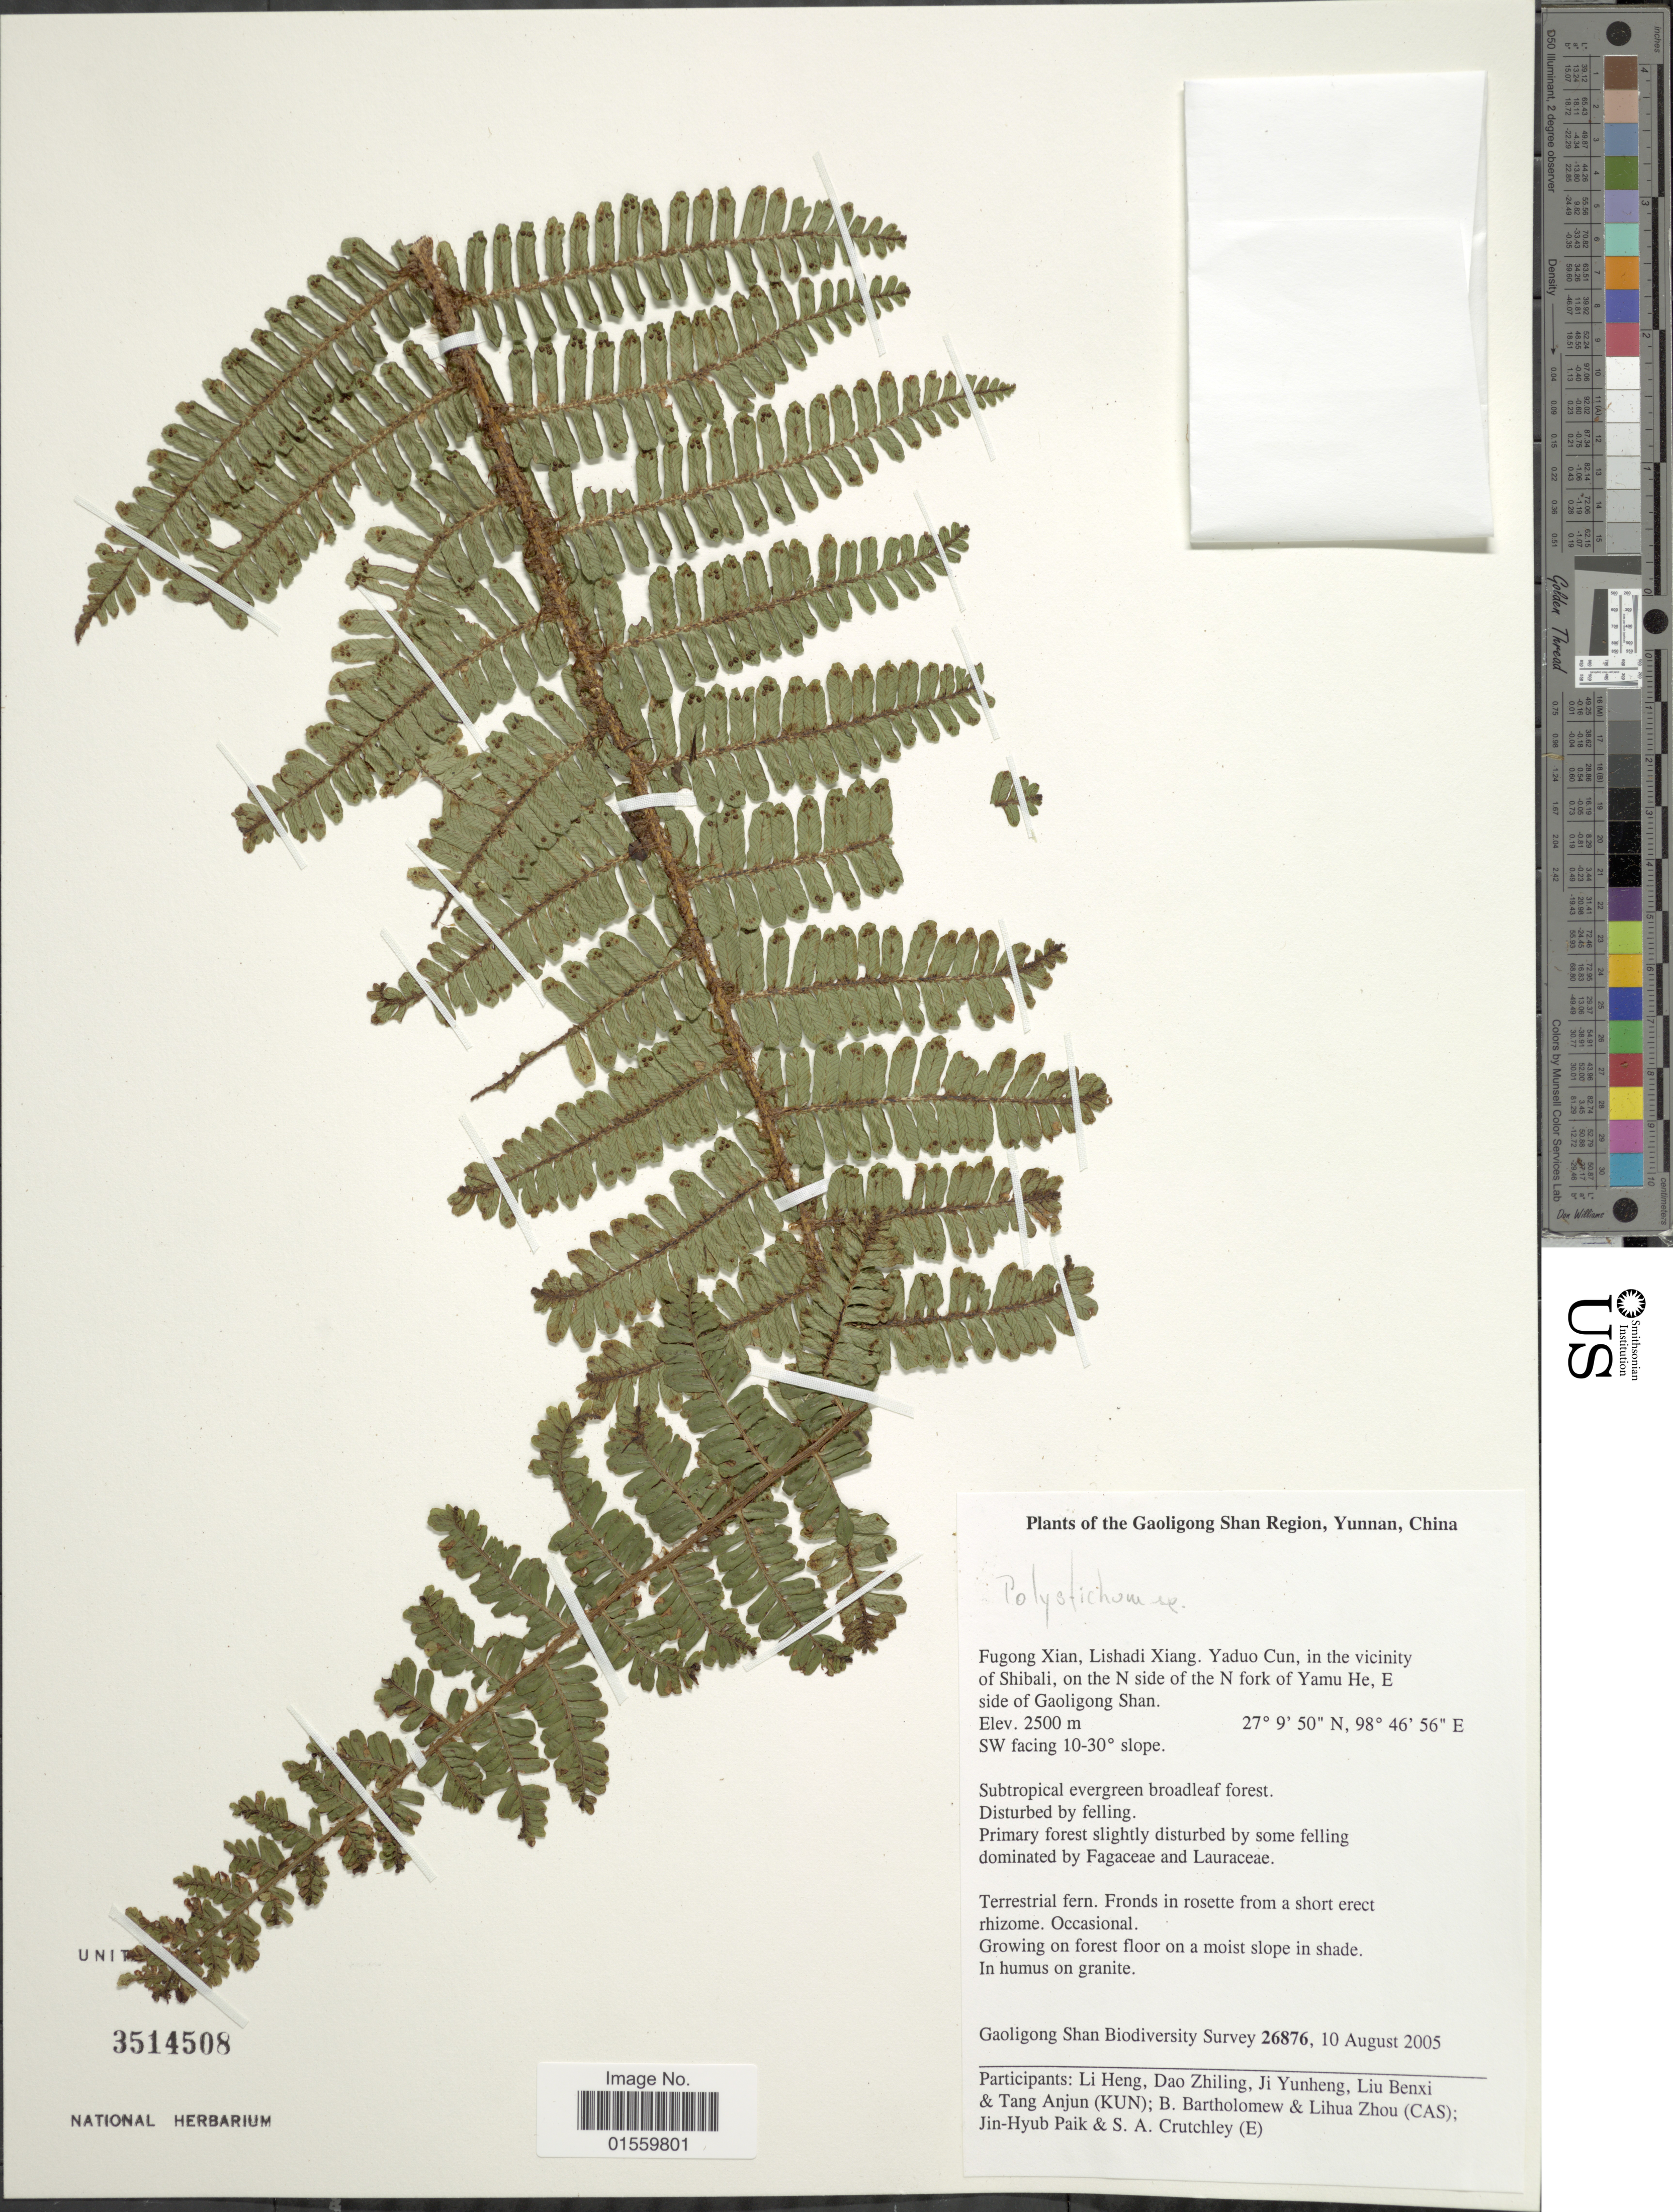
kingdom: Plantae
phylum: Tracheophyta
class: Polypodiopsida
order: Polypodiales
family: Dryopteridaceae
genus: Polystichum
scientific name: Polystichum sp.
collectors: Gaoligong Shan Biodiversity Survey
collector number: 26876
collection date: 2005-08-10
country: China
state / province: Yunnan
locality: Gaoligong Shan Region, Fugong Xian, Lishadi Xiang, Yaduo Cun, in the vicinity of Shibali, on the N side of the N fork of Yamu He, E side of Gaoligong Shan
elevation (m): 2500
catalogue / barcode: US 3514508